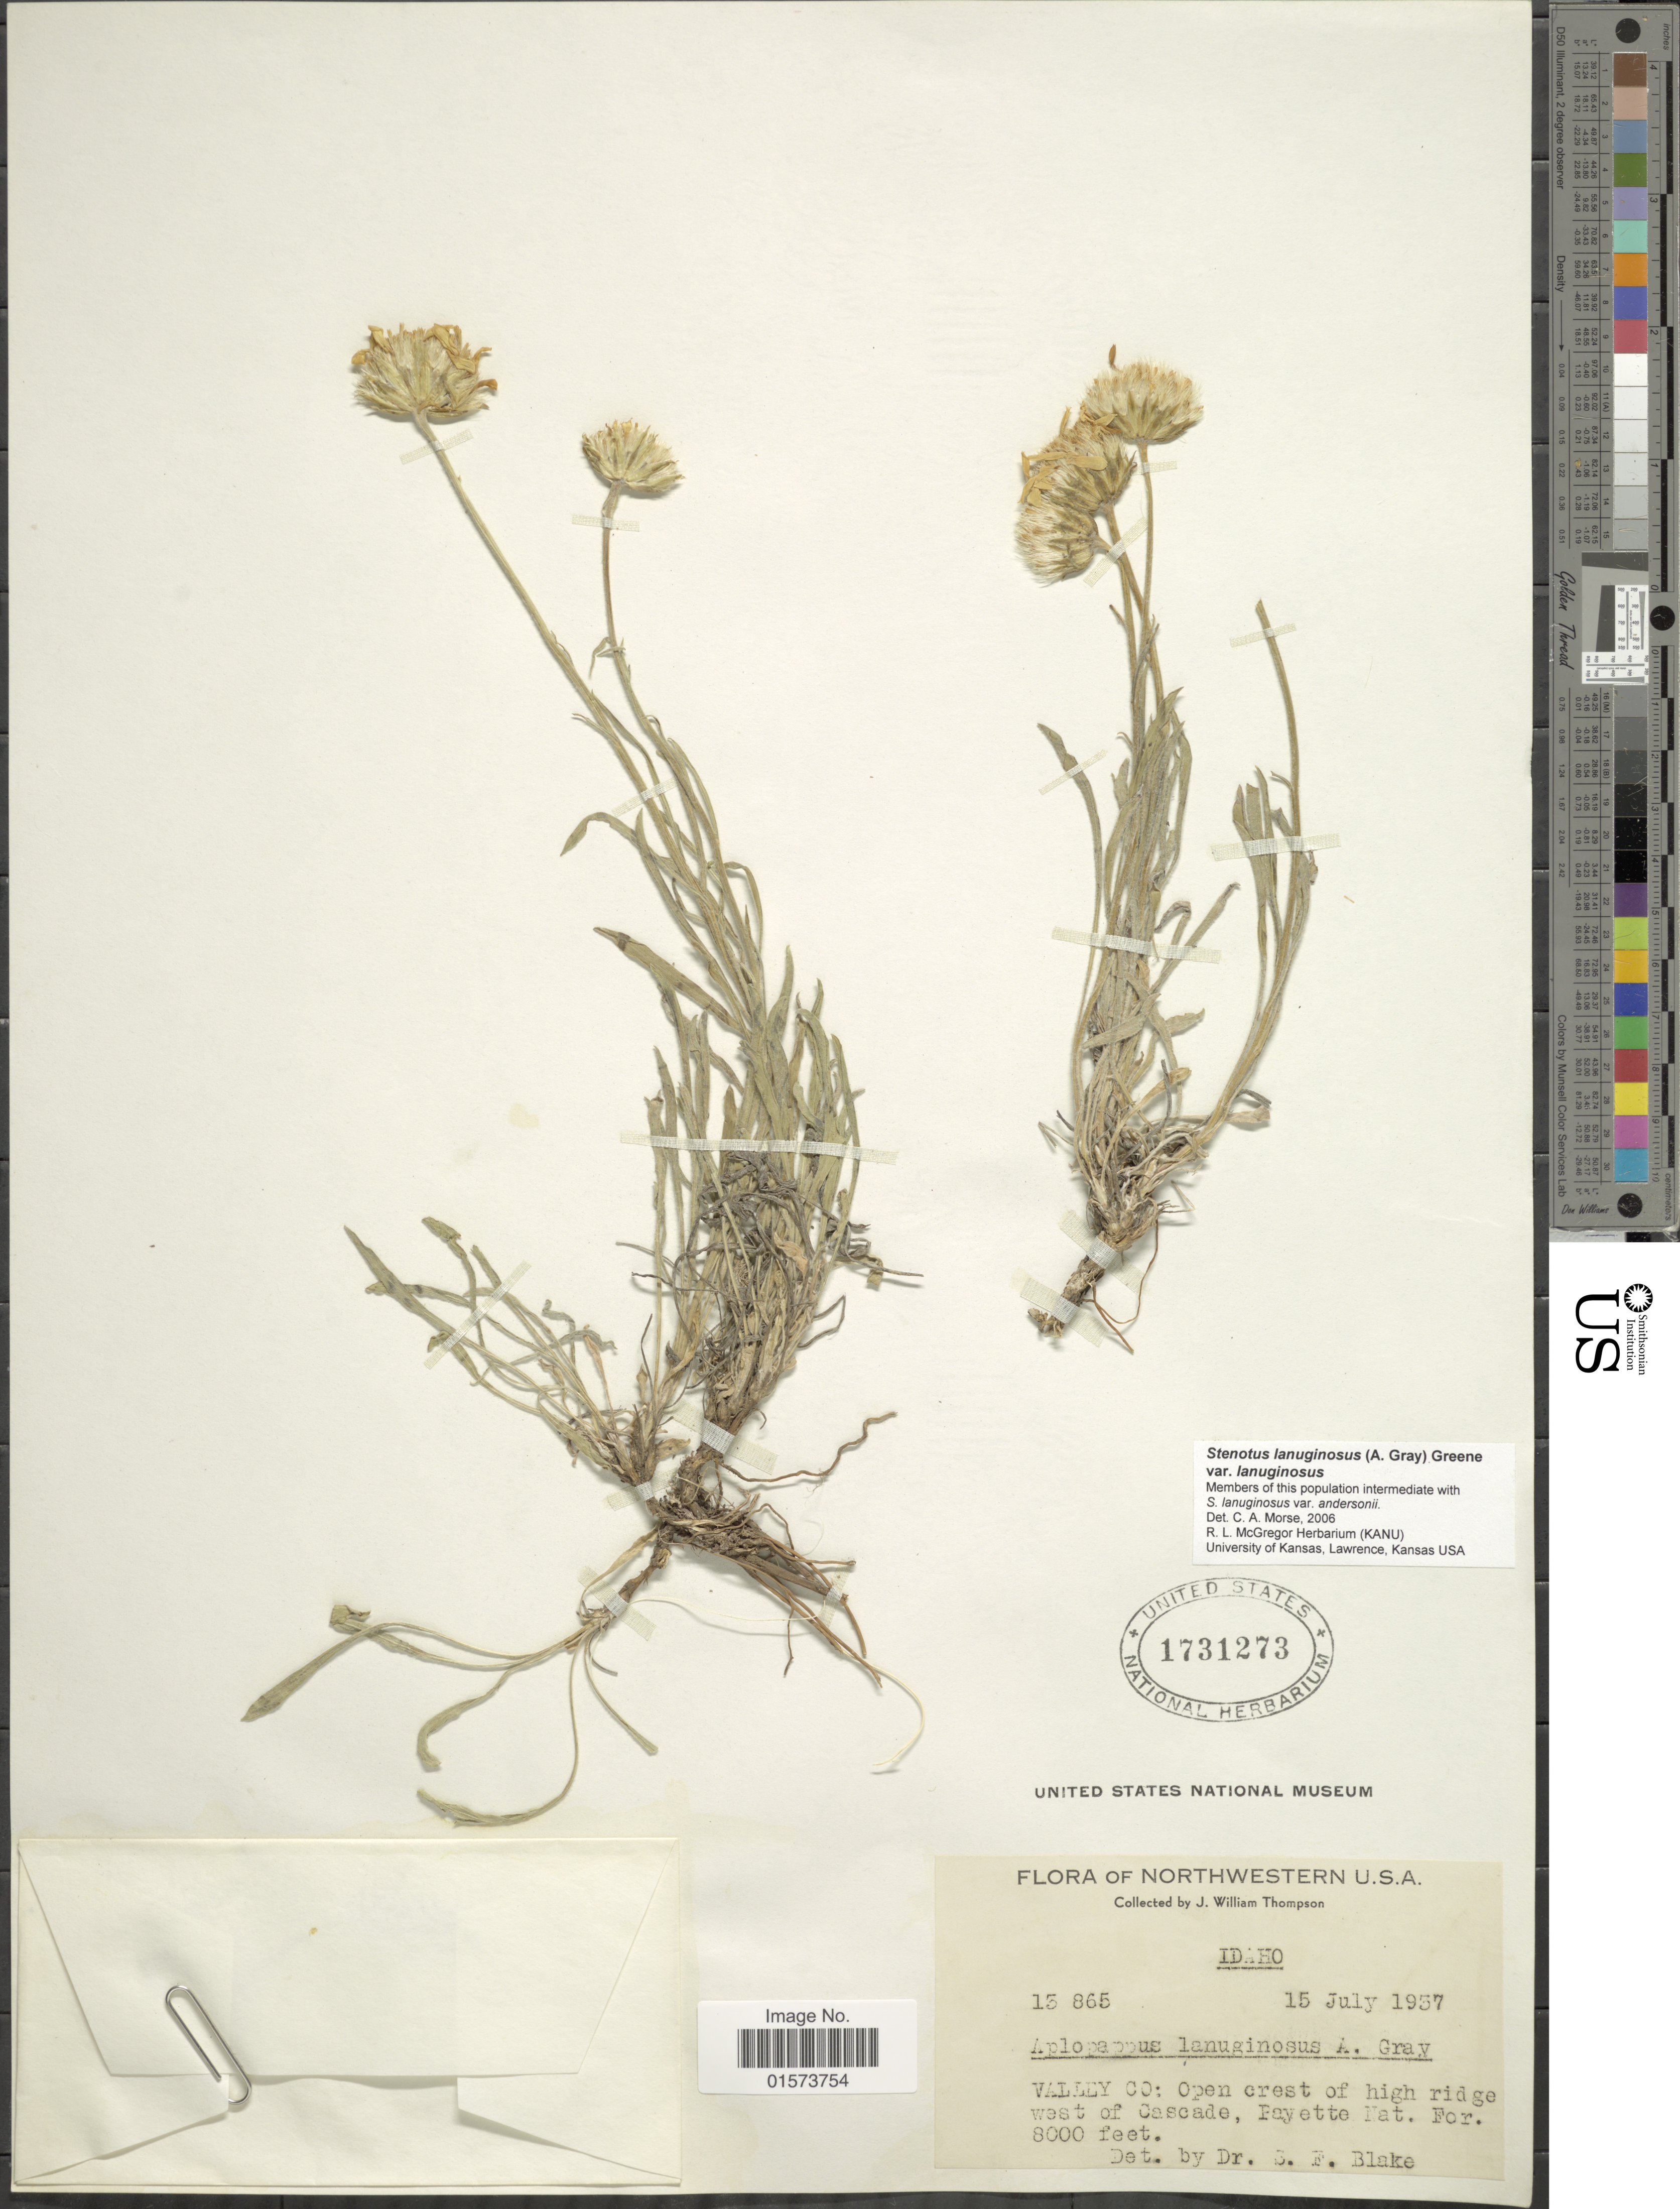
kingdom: Plantae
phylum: Tracheophyta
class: Magnoliopsida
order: Asterales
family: Asteraceae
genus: Stenotus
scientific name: Stenotus lanuginosus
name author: (A. Gray) Greene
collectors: J. W. Thompson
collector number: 13865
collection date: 1937-07-15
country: United States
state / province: Idaho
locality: Northwestern U.S.A., Valley Co; open crest of high ridge west of Cascade, Fayette Nat. For.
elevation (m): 2438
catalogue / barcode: US 1731273